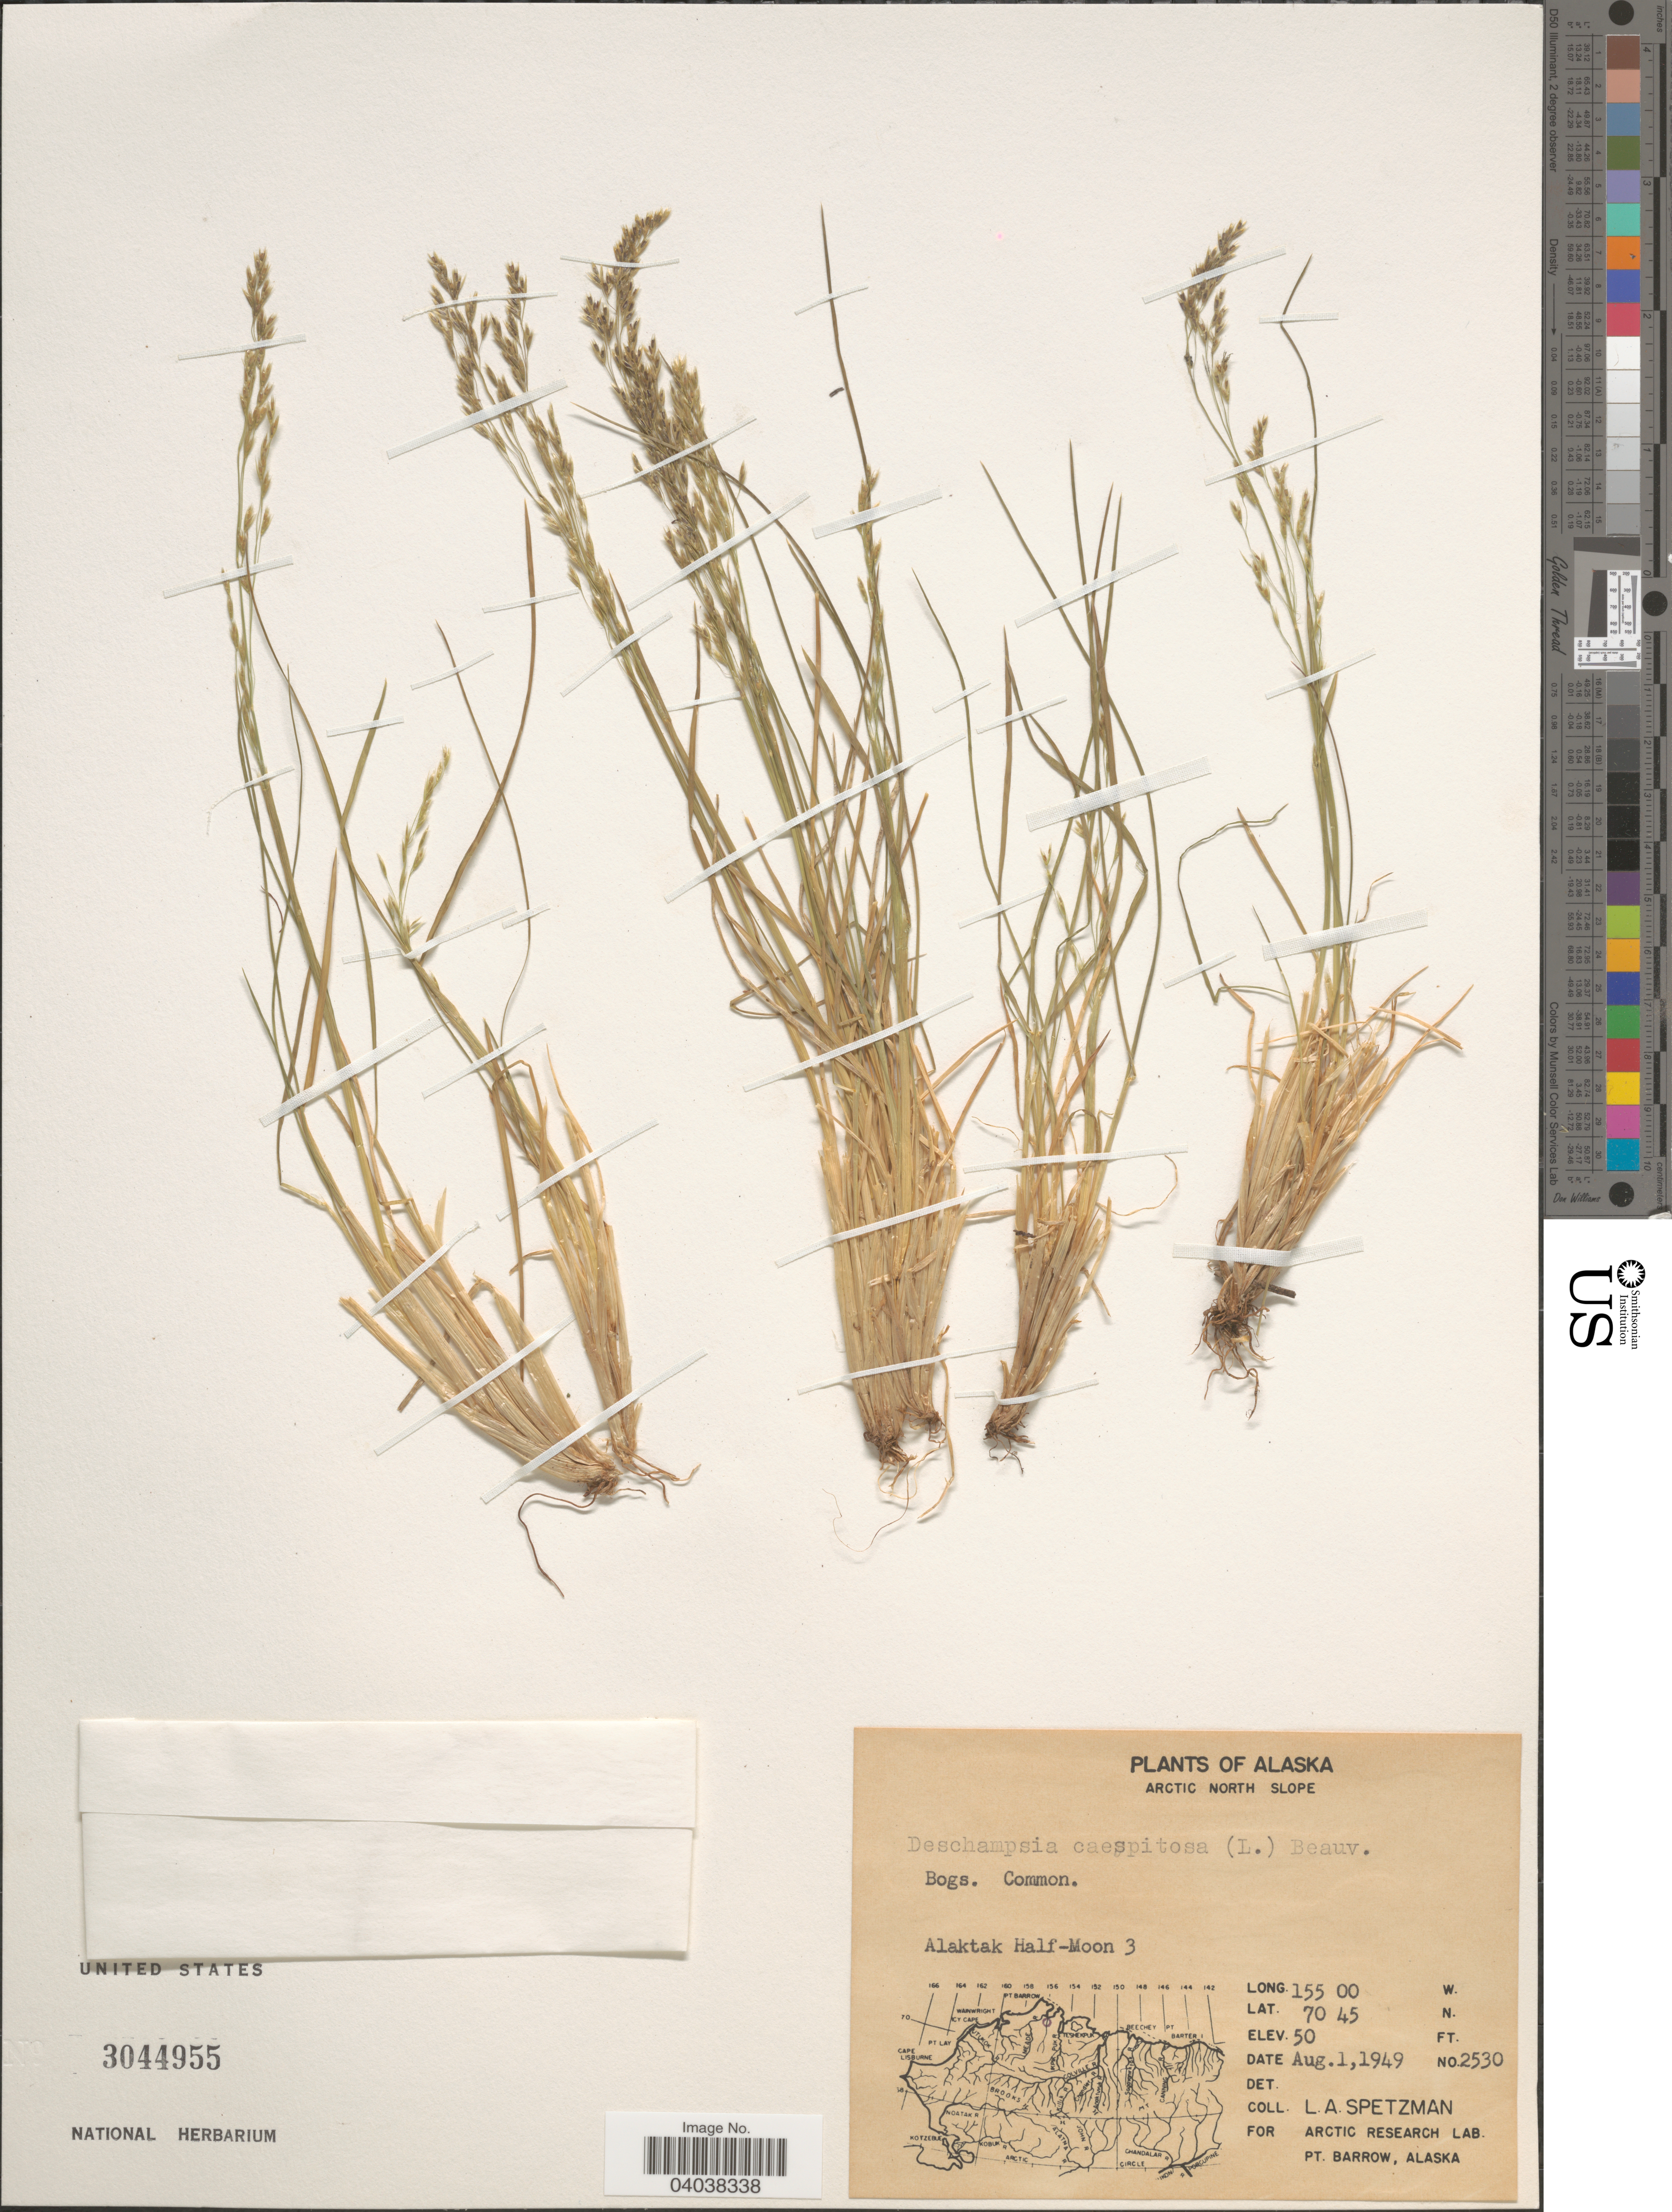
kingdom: Plantae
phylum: Tracheophyta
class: Liliopsida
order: Poales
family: Poaceae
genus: Deschampsia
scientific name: Deschampsia cespitosa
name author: (L.) P. Beauv.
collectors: L. Spetzman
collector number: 2530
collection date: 1949-08-01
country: United States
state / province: Alaska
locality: Arctic North Slope. Alaktak Half-Moon 3.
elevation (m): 15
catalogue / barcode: US 3044955